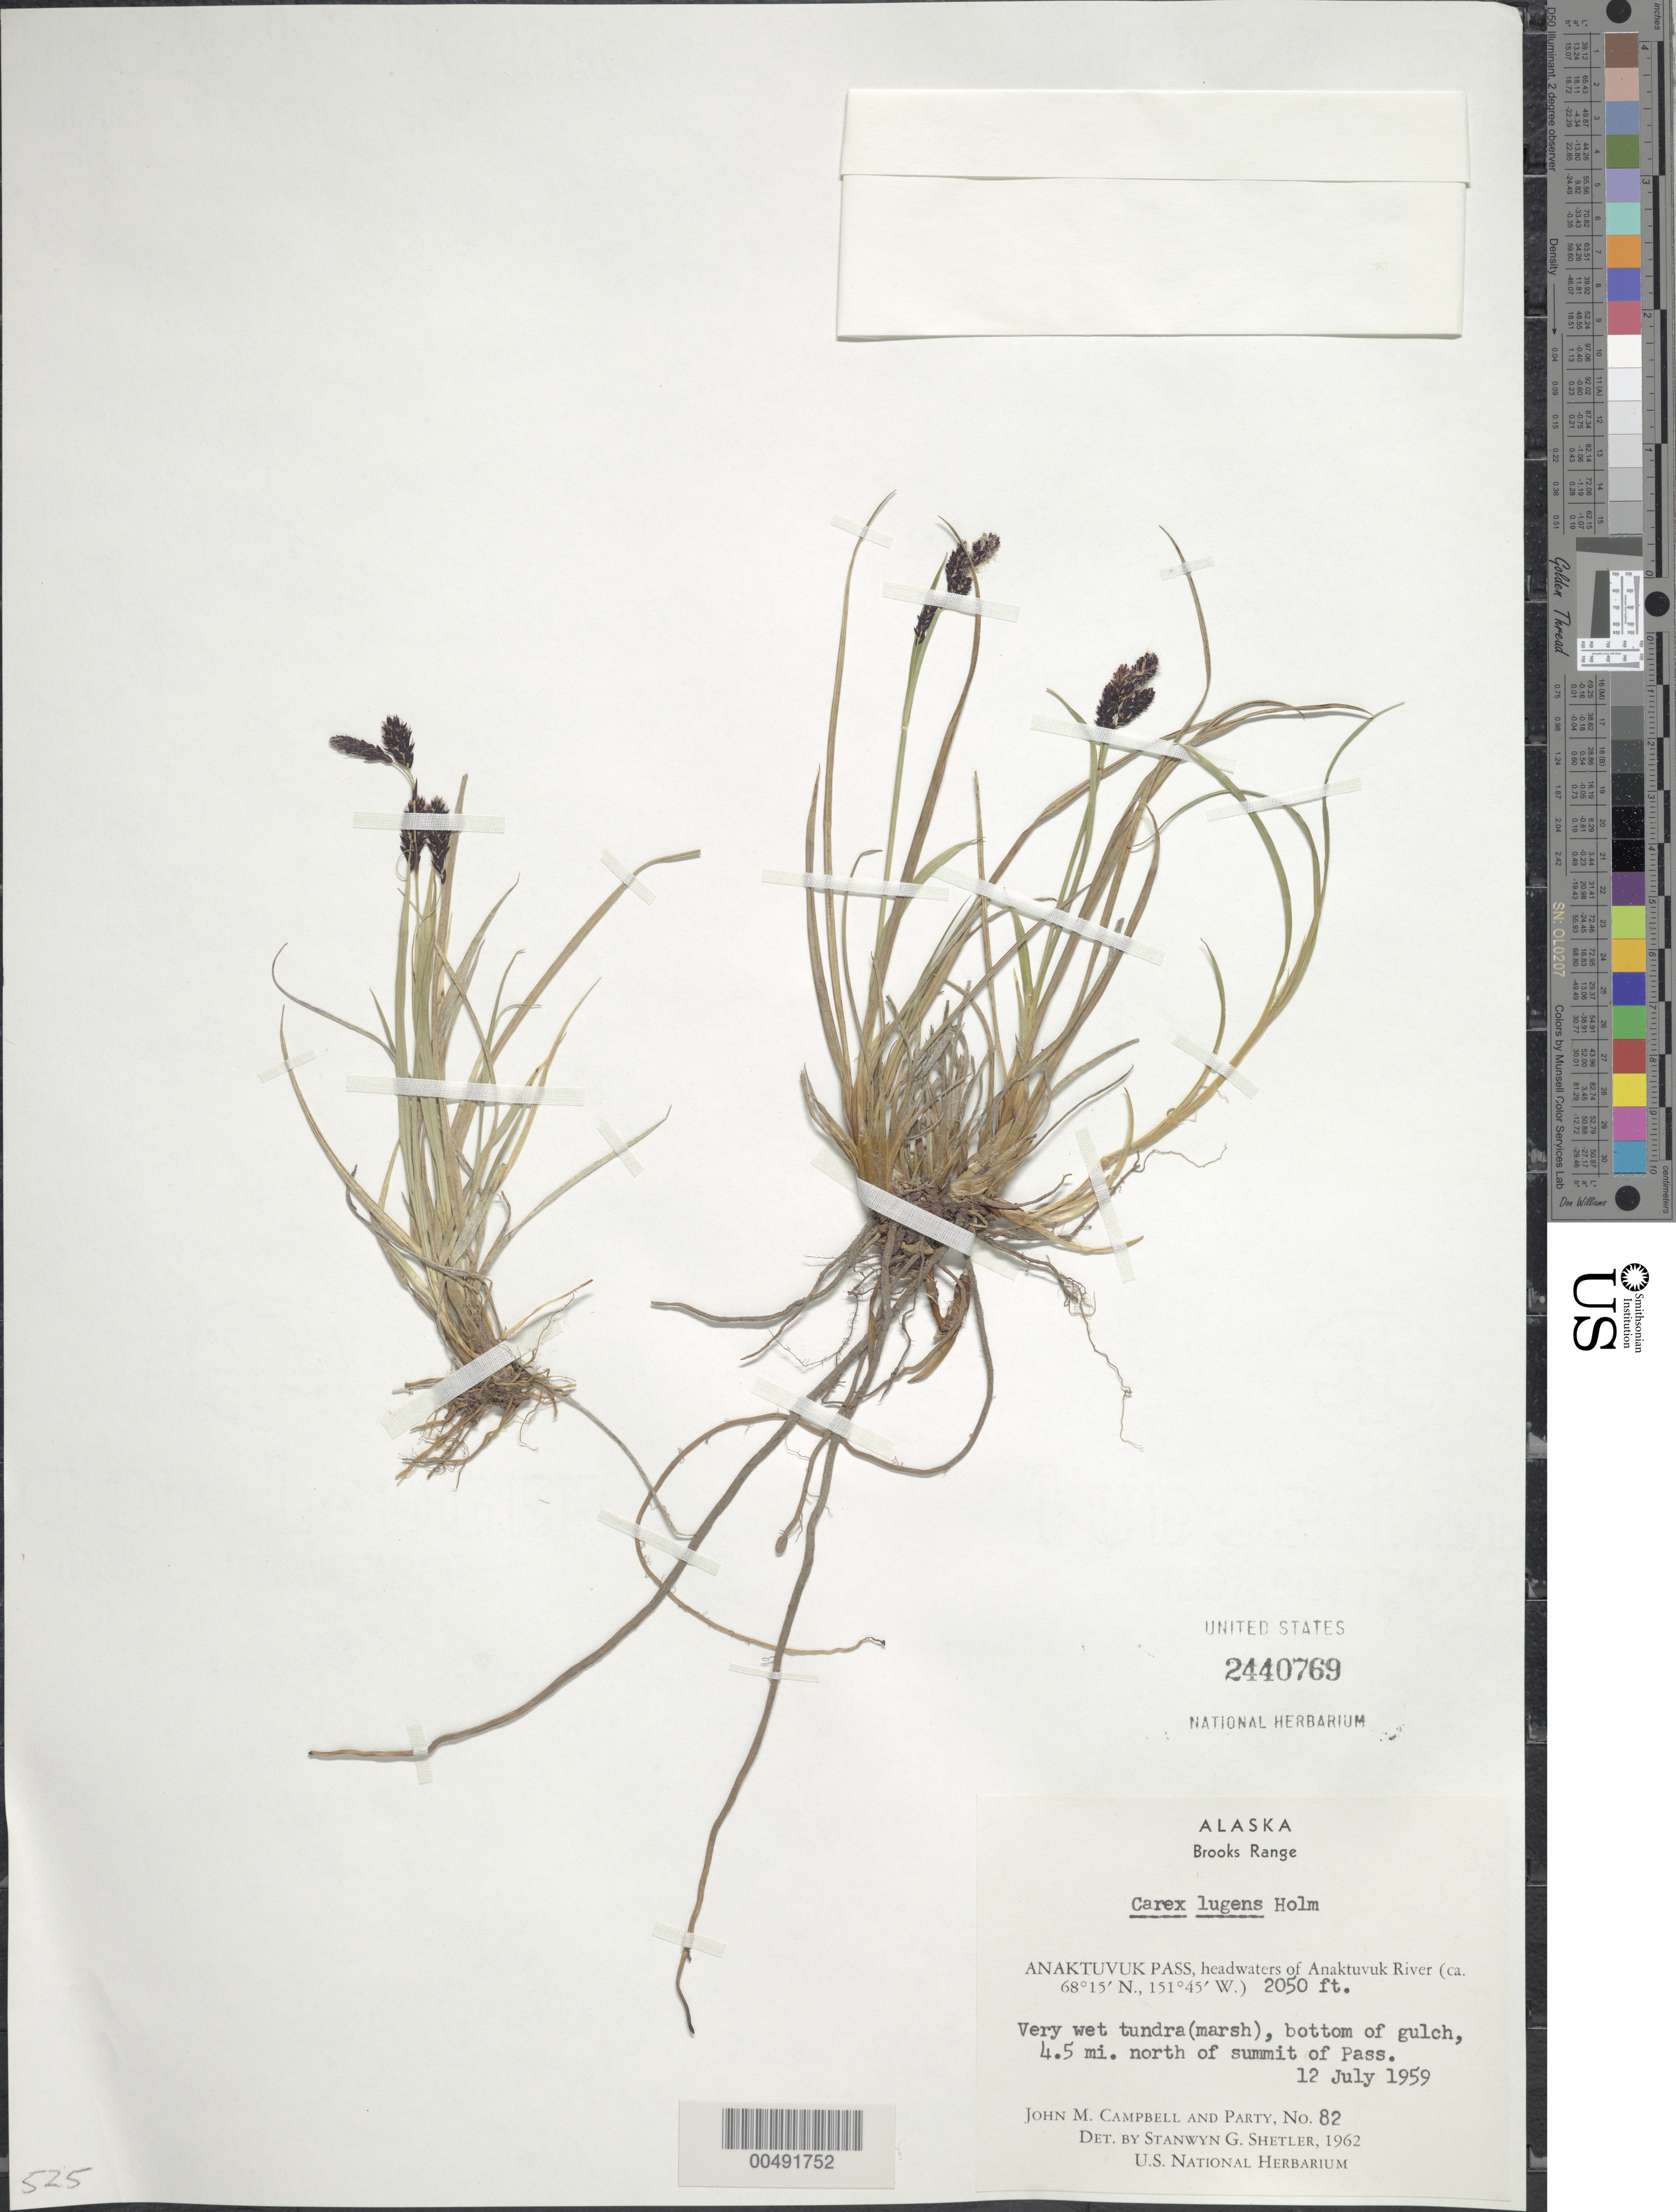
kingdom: Plantae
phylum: Tracheophyta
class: Liliopsida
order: Poales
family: Cyperaceae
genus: Carex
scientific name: Carex bigelowii subsp. lugens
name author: (Holm) T.V. Egorova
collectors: J. M. Campbell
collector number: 82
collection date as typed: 12 Jul 1959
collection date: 1959-07-12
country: United States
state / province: Alaska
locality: Brooks Range, 4.5 mi. N of summit of Anaktuvuk Pass, headwaters of the Anaktuvuk River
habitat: very wet tundra (marsh), bottom of gulch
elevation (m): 625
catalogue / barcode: US 2440769